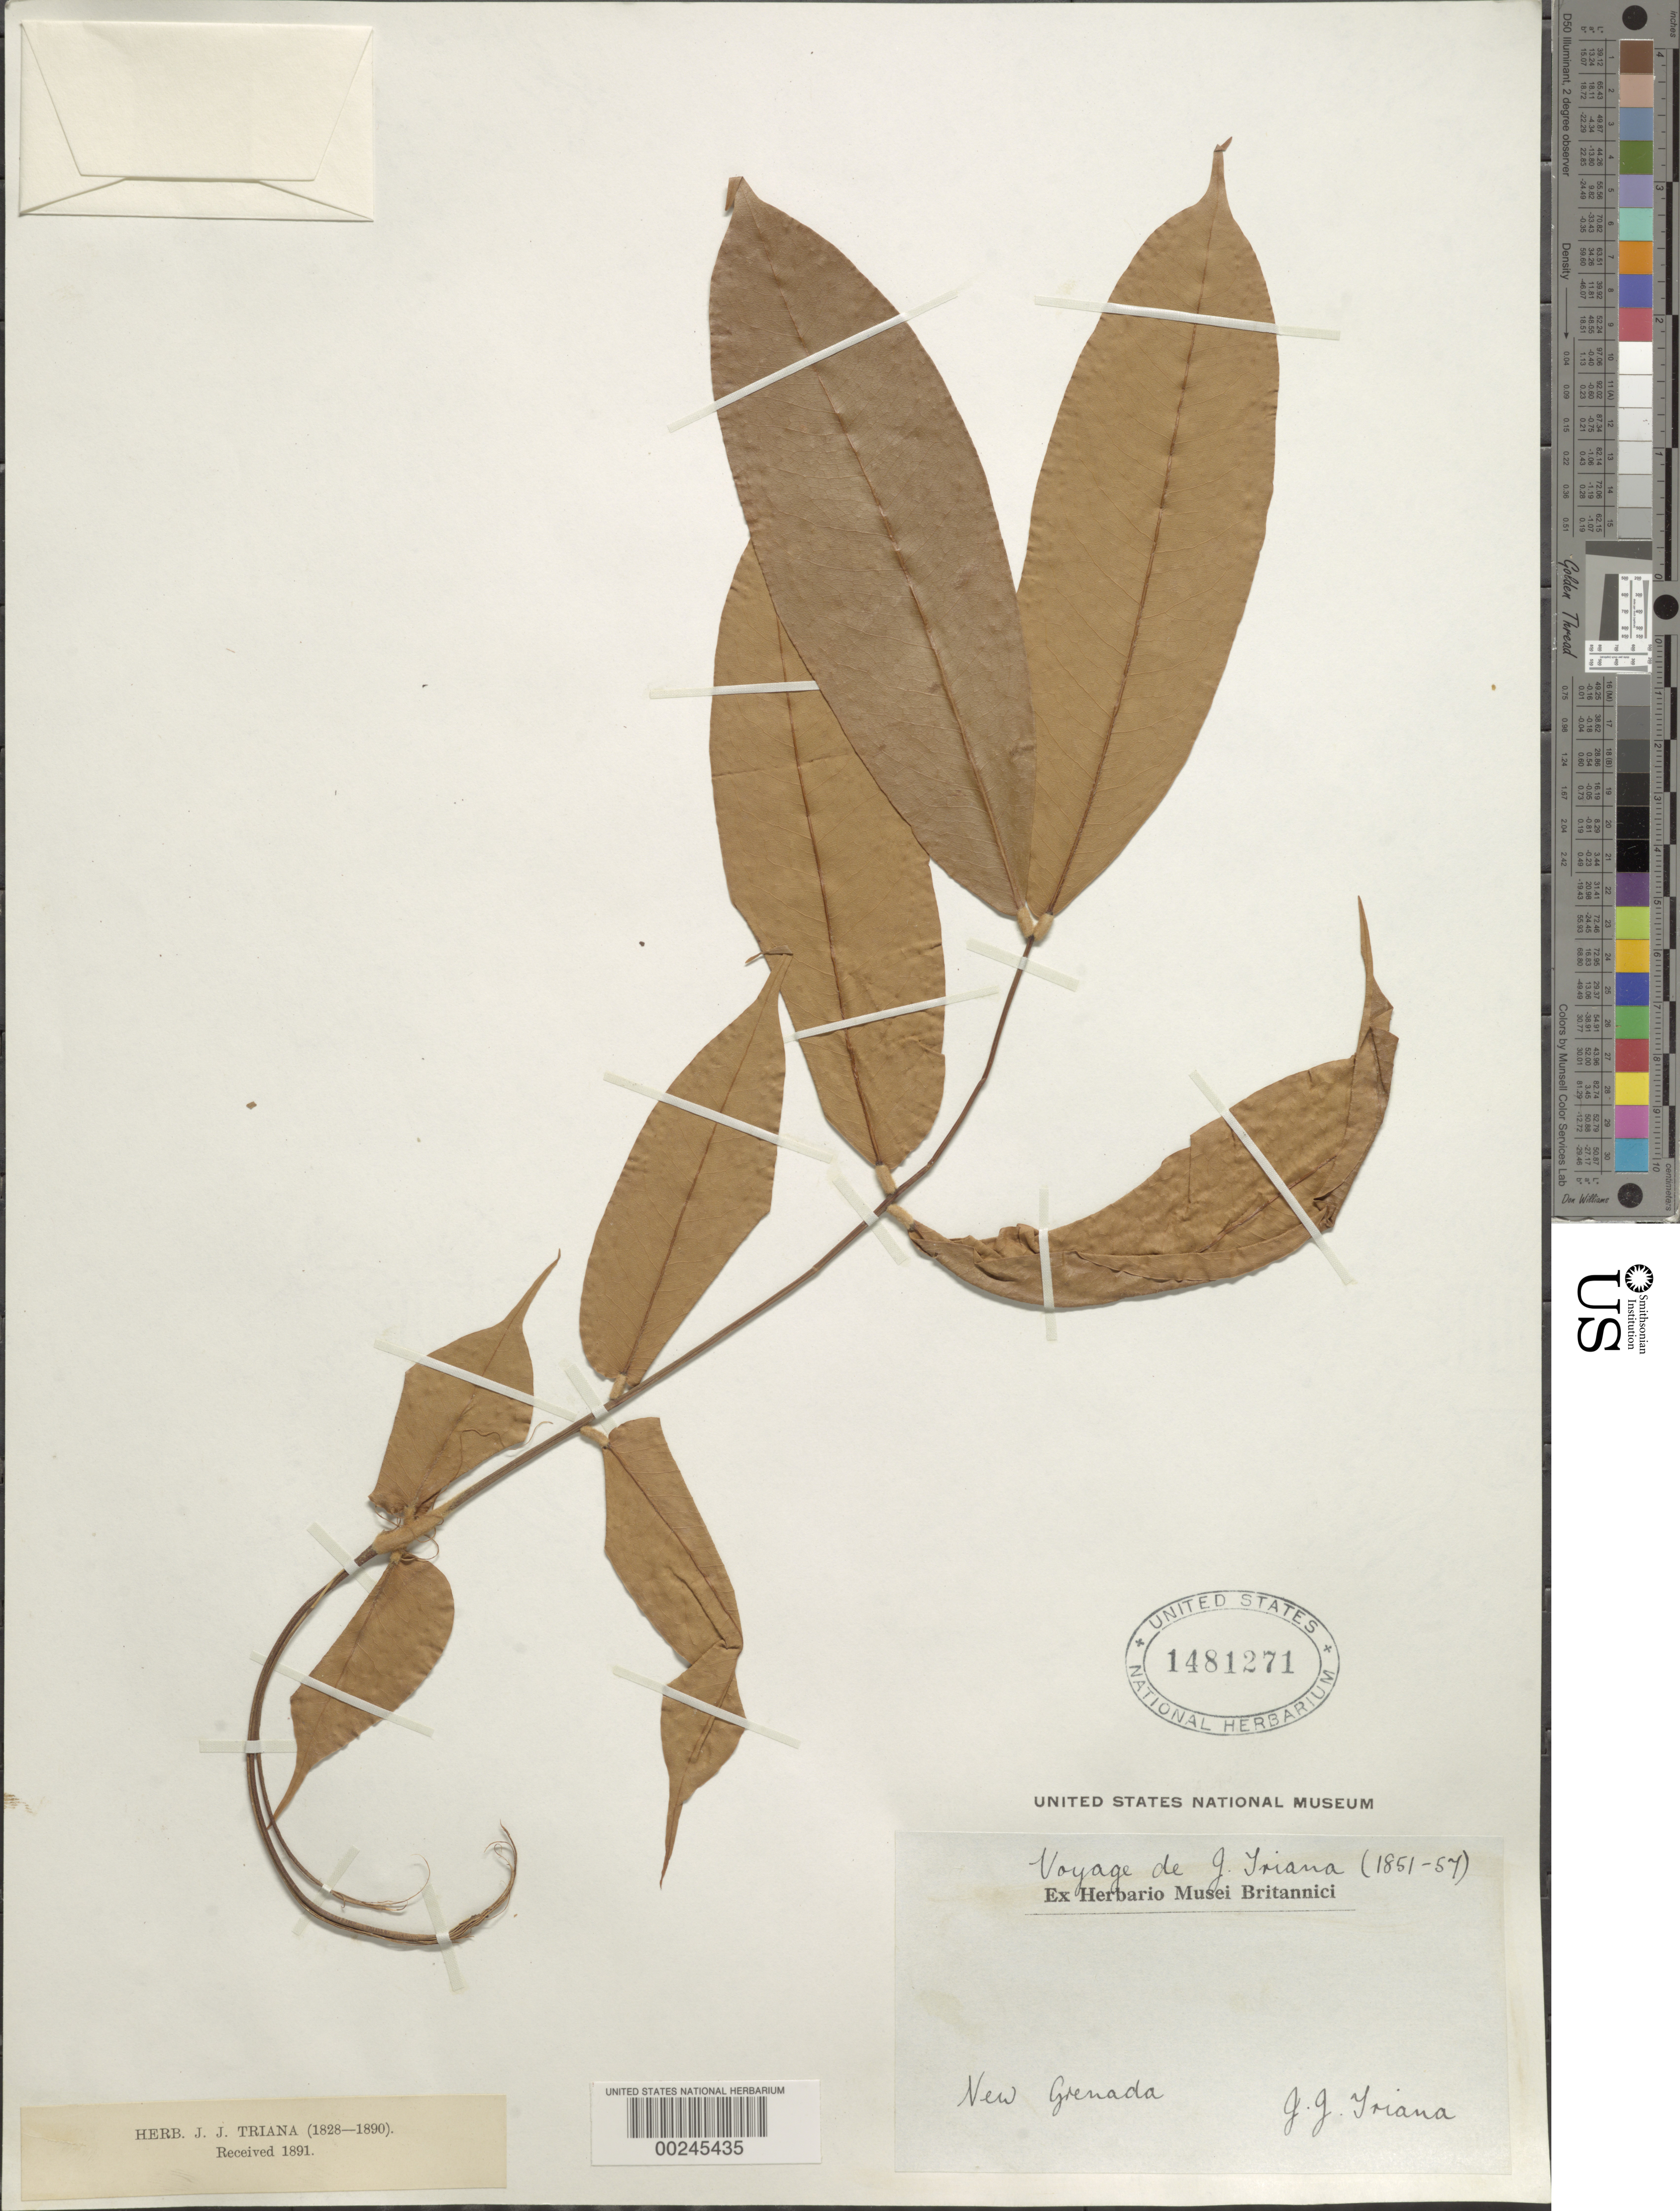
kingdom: Plantae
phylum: Tracheophyta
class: Magnoliopsida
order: Fabales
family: Fabaceae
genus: Brownea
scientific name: Brownea ariza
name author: Benth.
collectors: J. J. Triana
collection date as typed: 1851 to -- -- 1857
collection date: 1851/1857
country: Colombia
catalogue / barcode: US 1481271